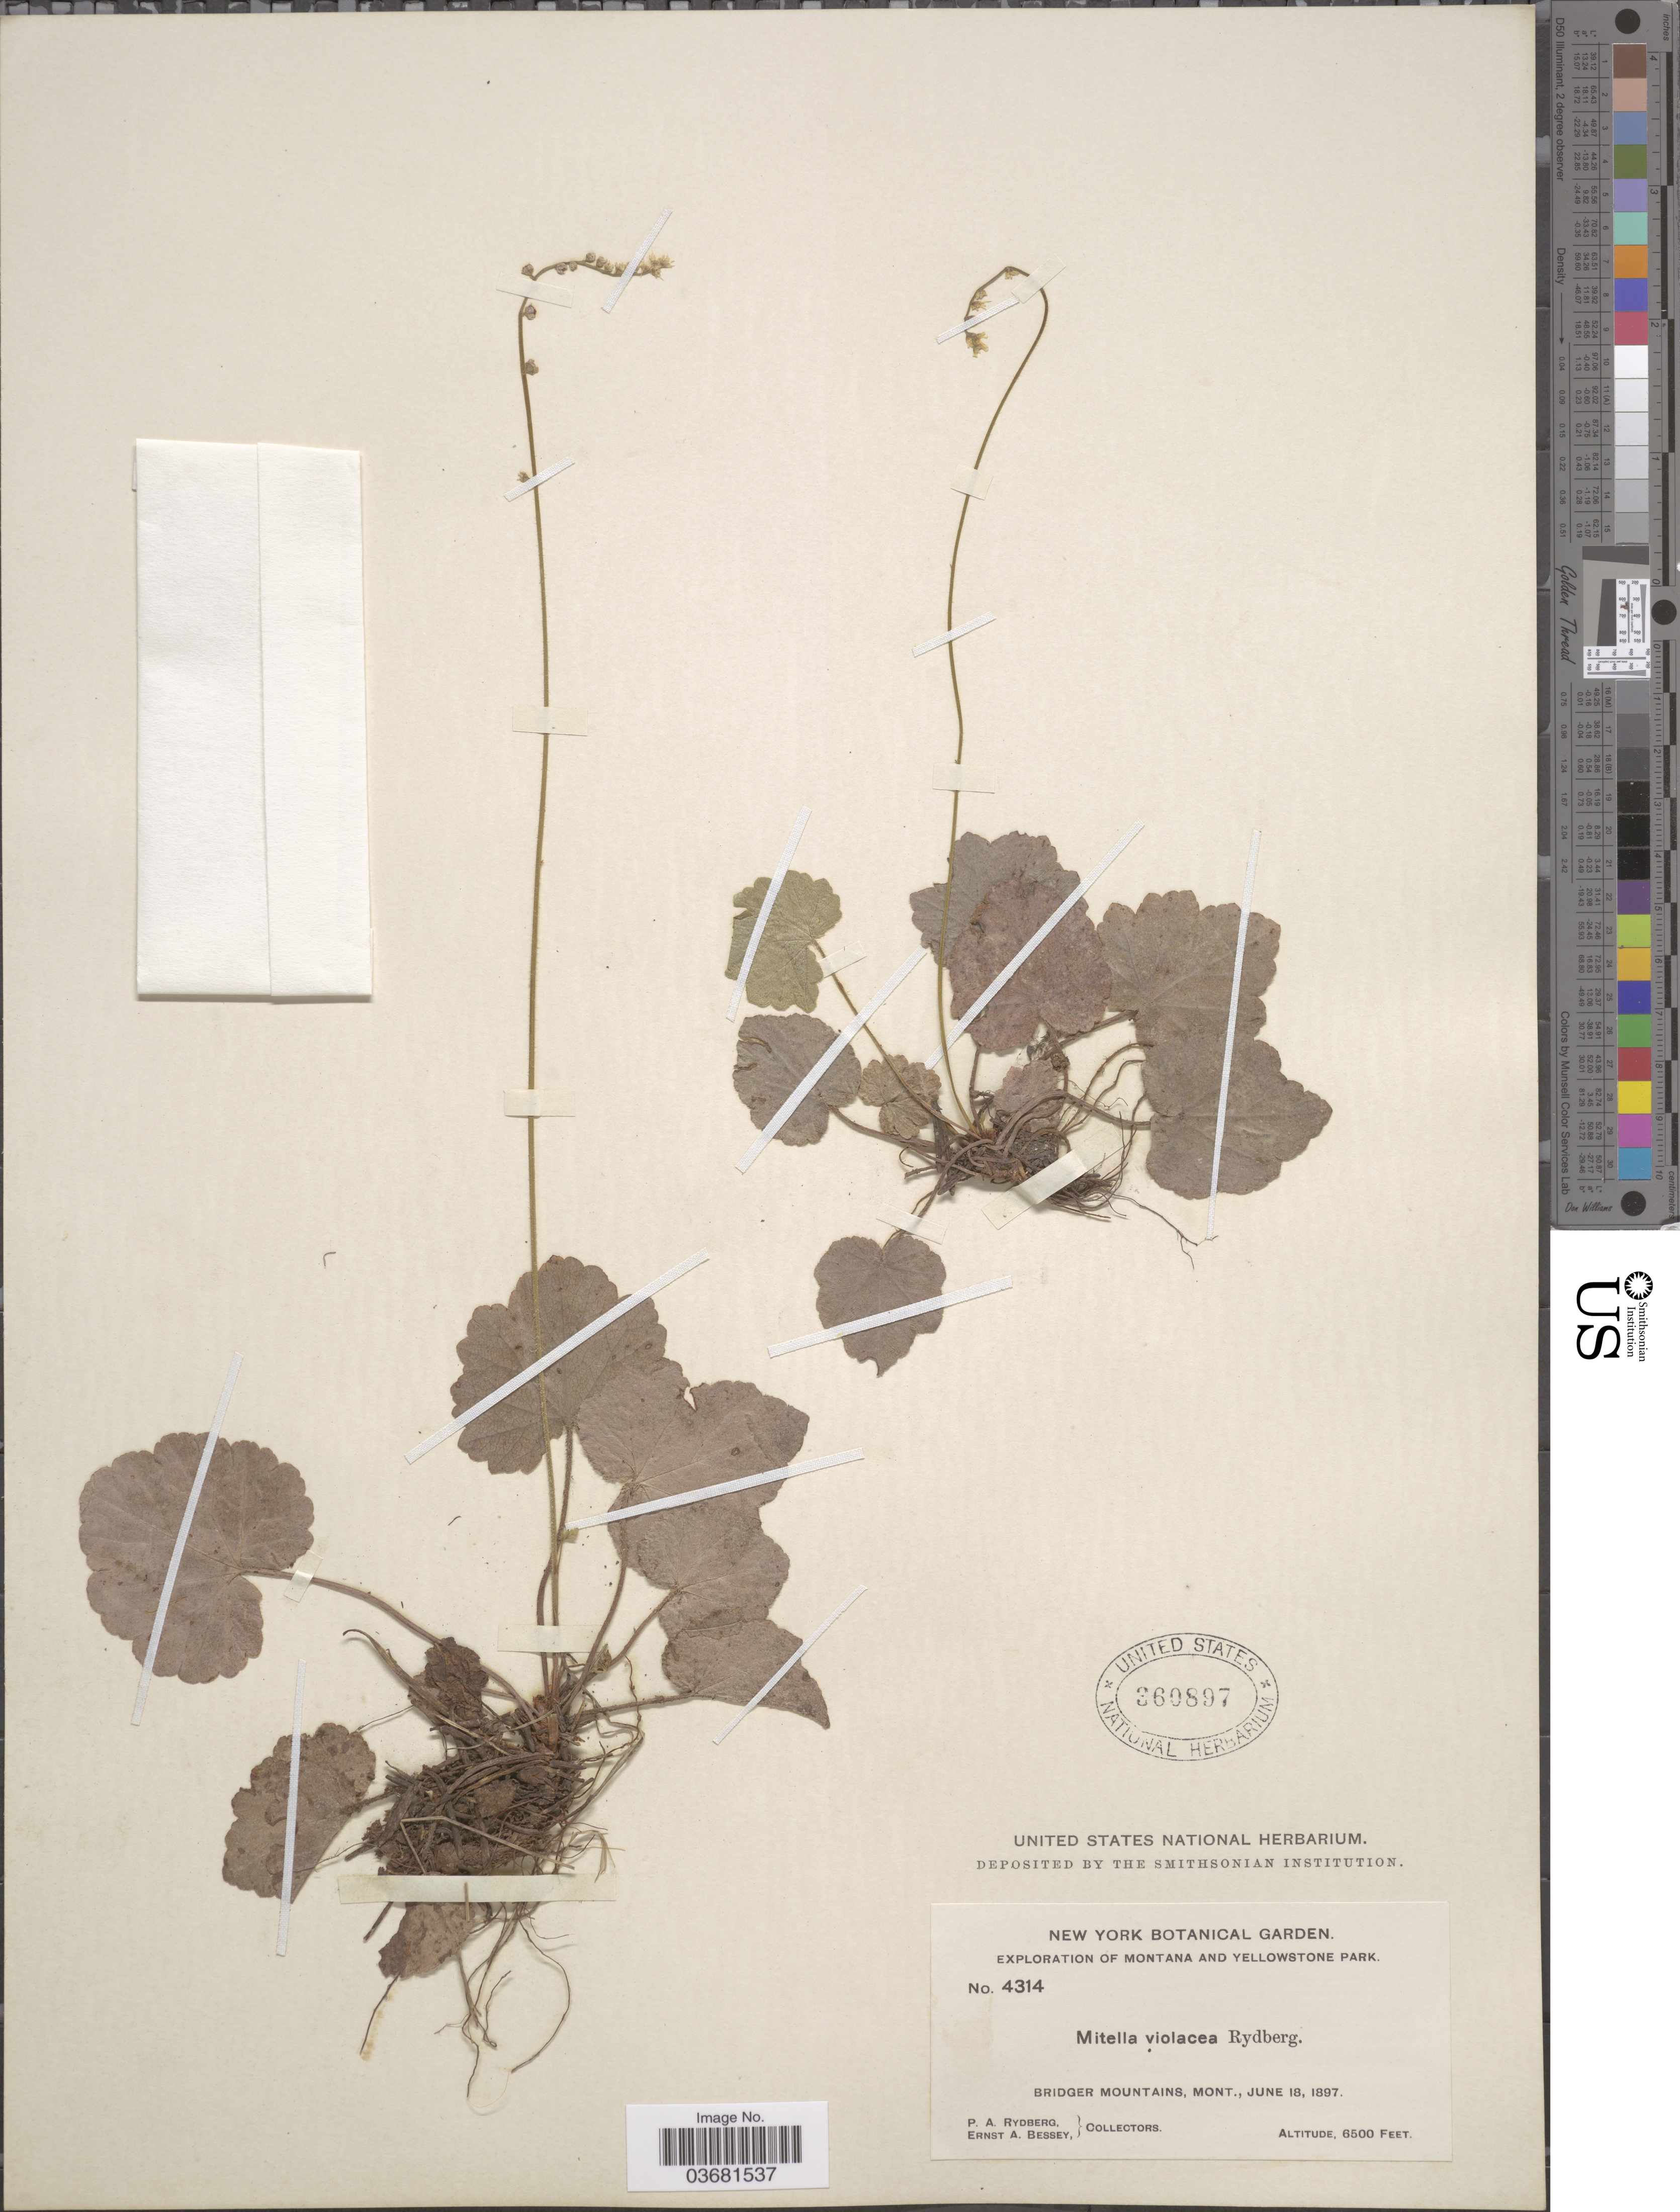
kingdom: Plantae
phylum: Tracheophyta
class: Magnoliopsida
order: Saxifragales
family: Saxifragaceae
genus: Mitella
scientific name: Mitella violacea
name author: Rydb.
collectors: P. A. Rydberg & E. A. Bessey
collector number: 4314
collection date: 1897-06-18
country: United States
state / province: Montana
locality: Exploration of Montana and Yellowstone Park. Bridger Mountains.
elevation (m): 1981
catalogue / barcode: US 360897